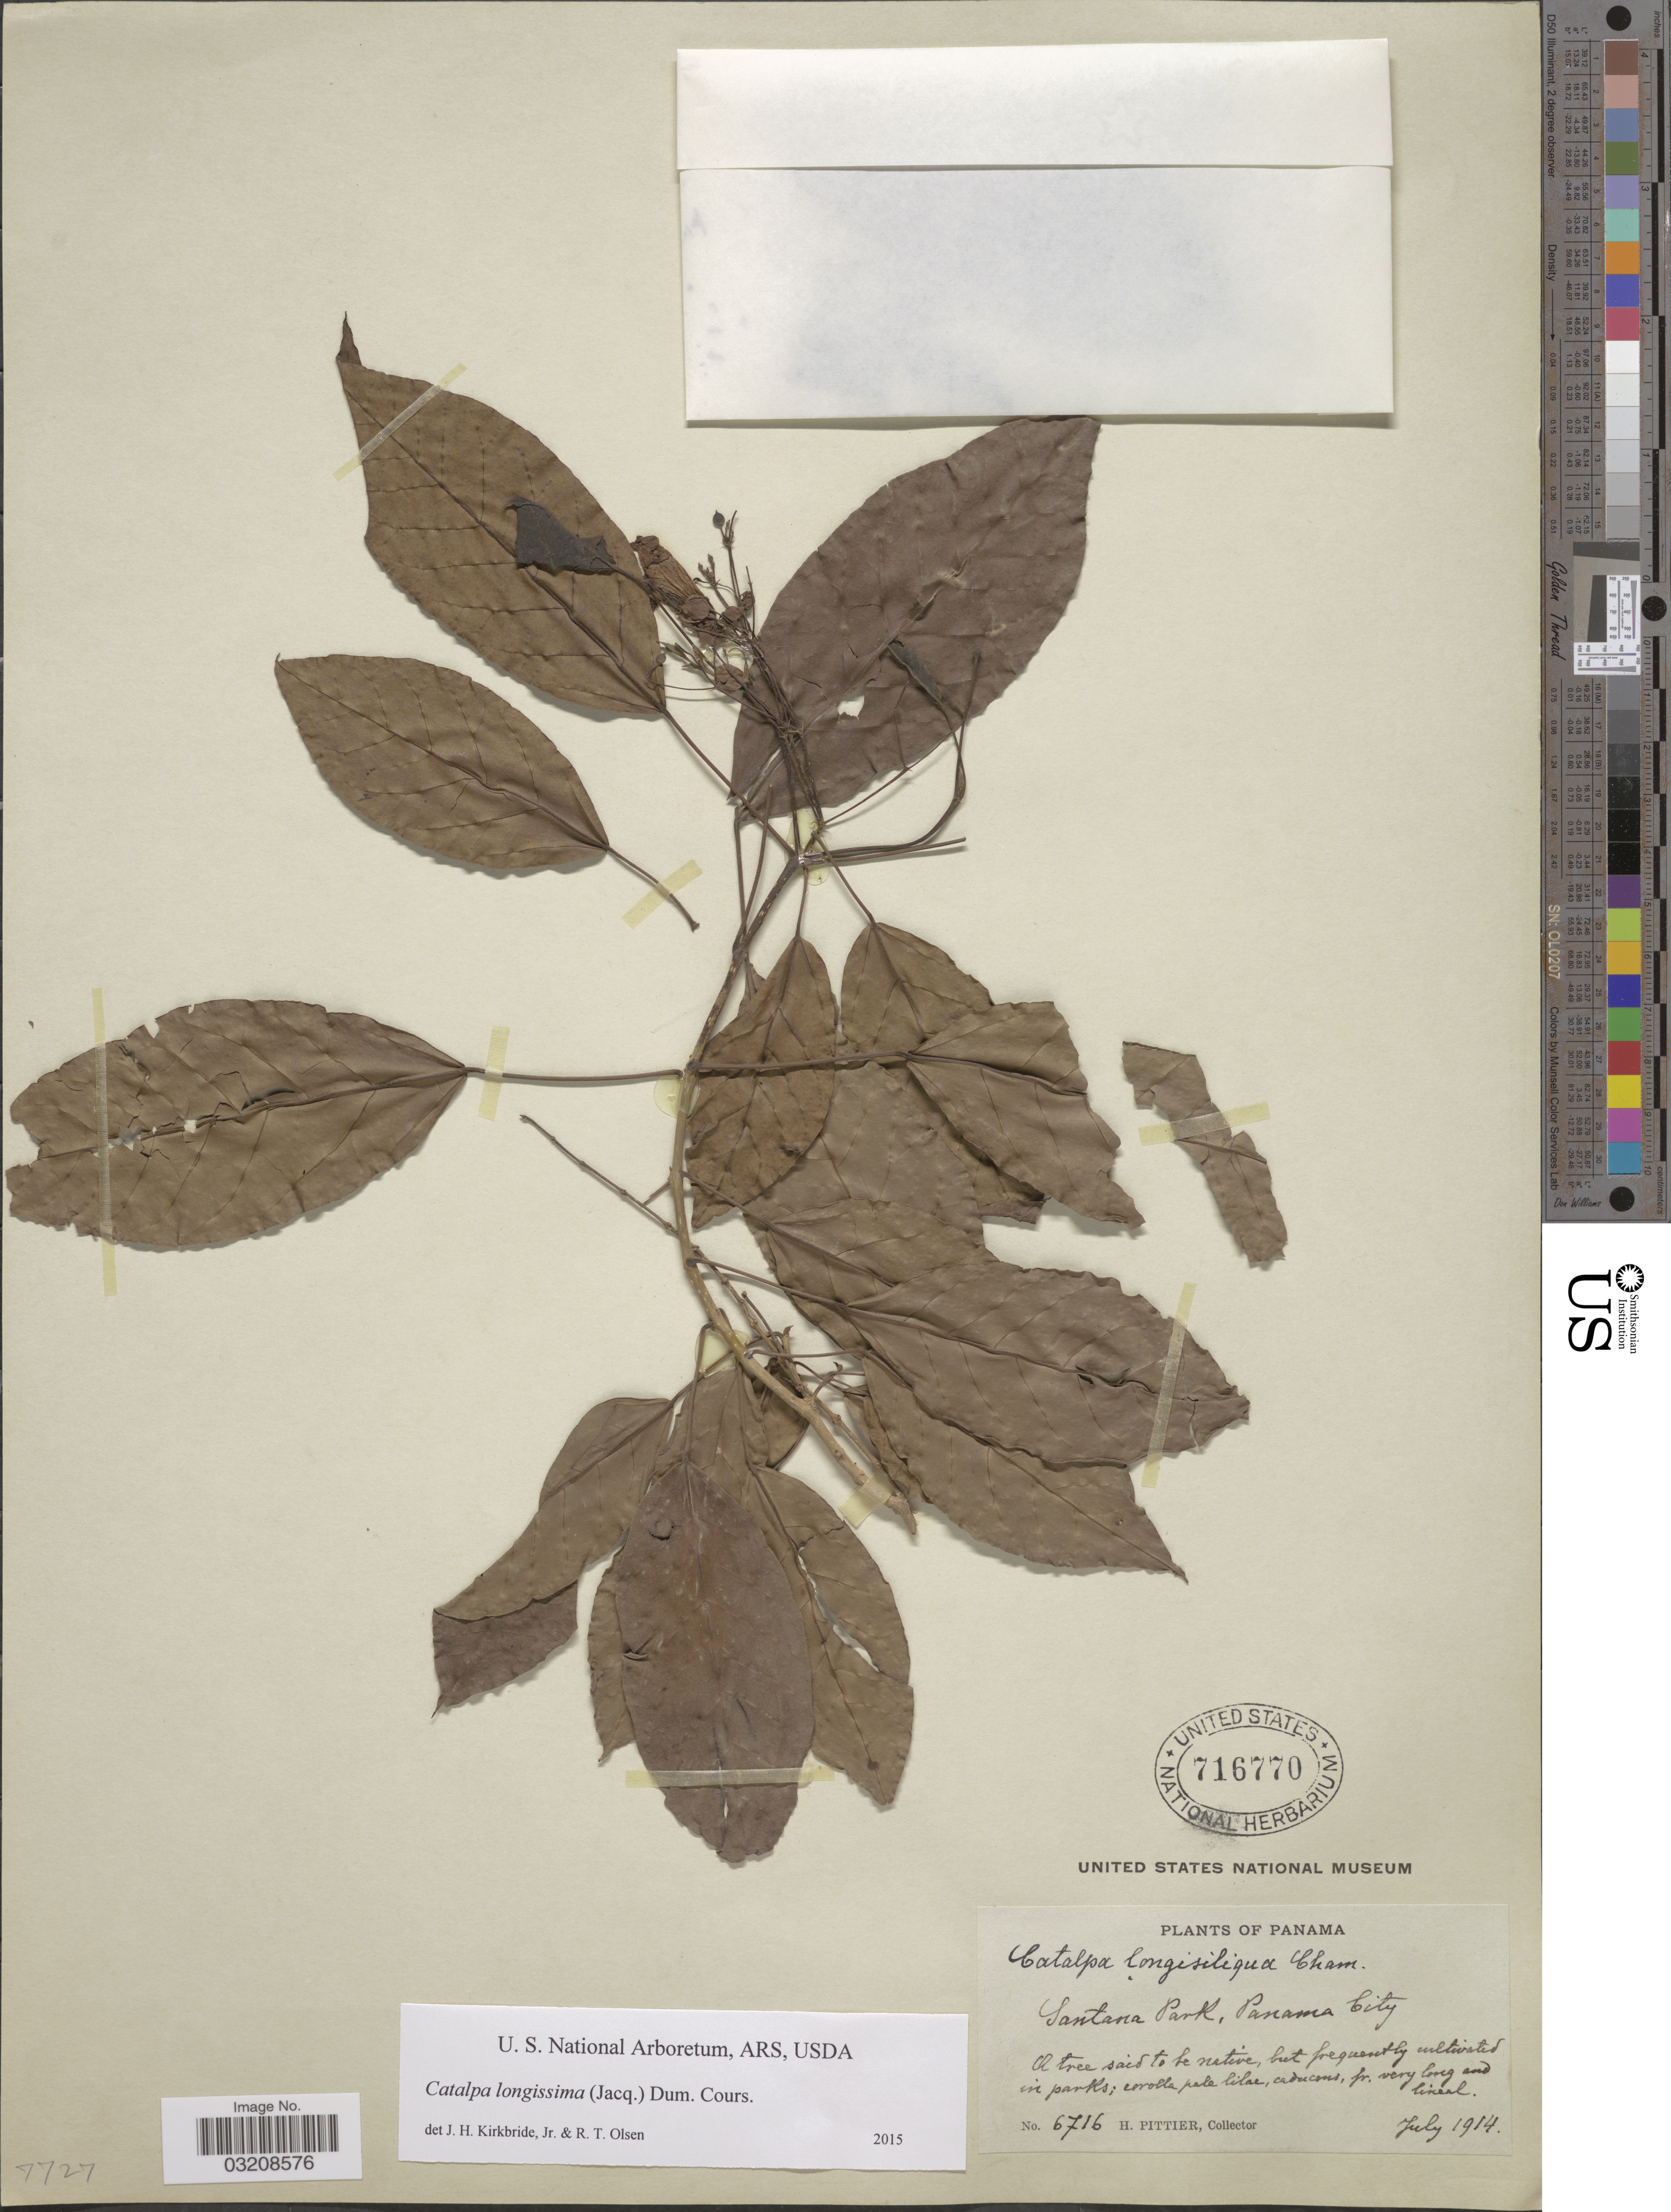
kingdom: Plantae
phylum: Tracheophyta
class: Magnoliopsida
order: Lamiales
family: Bignoniaceae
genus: Catalpa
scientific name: Catalpa longissima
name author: (Jacq.) Dum. Cours.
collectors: H. F. Pittier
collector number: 6716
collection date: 1914-07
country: Panama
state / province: Panamá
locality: Santana Park, Panama City.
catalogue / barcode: US 716770